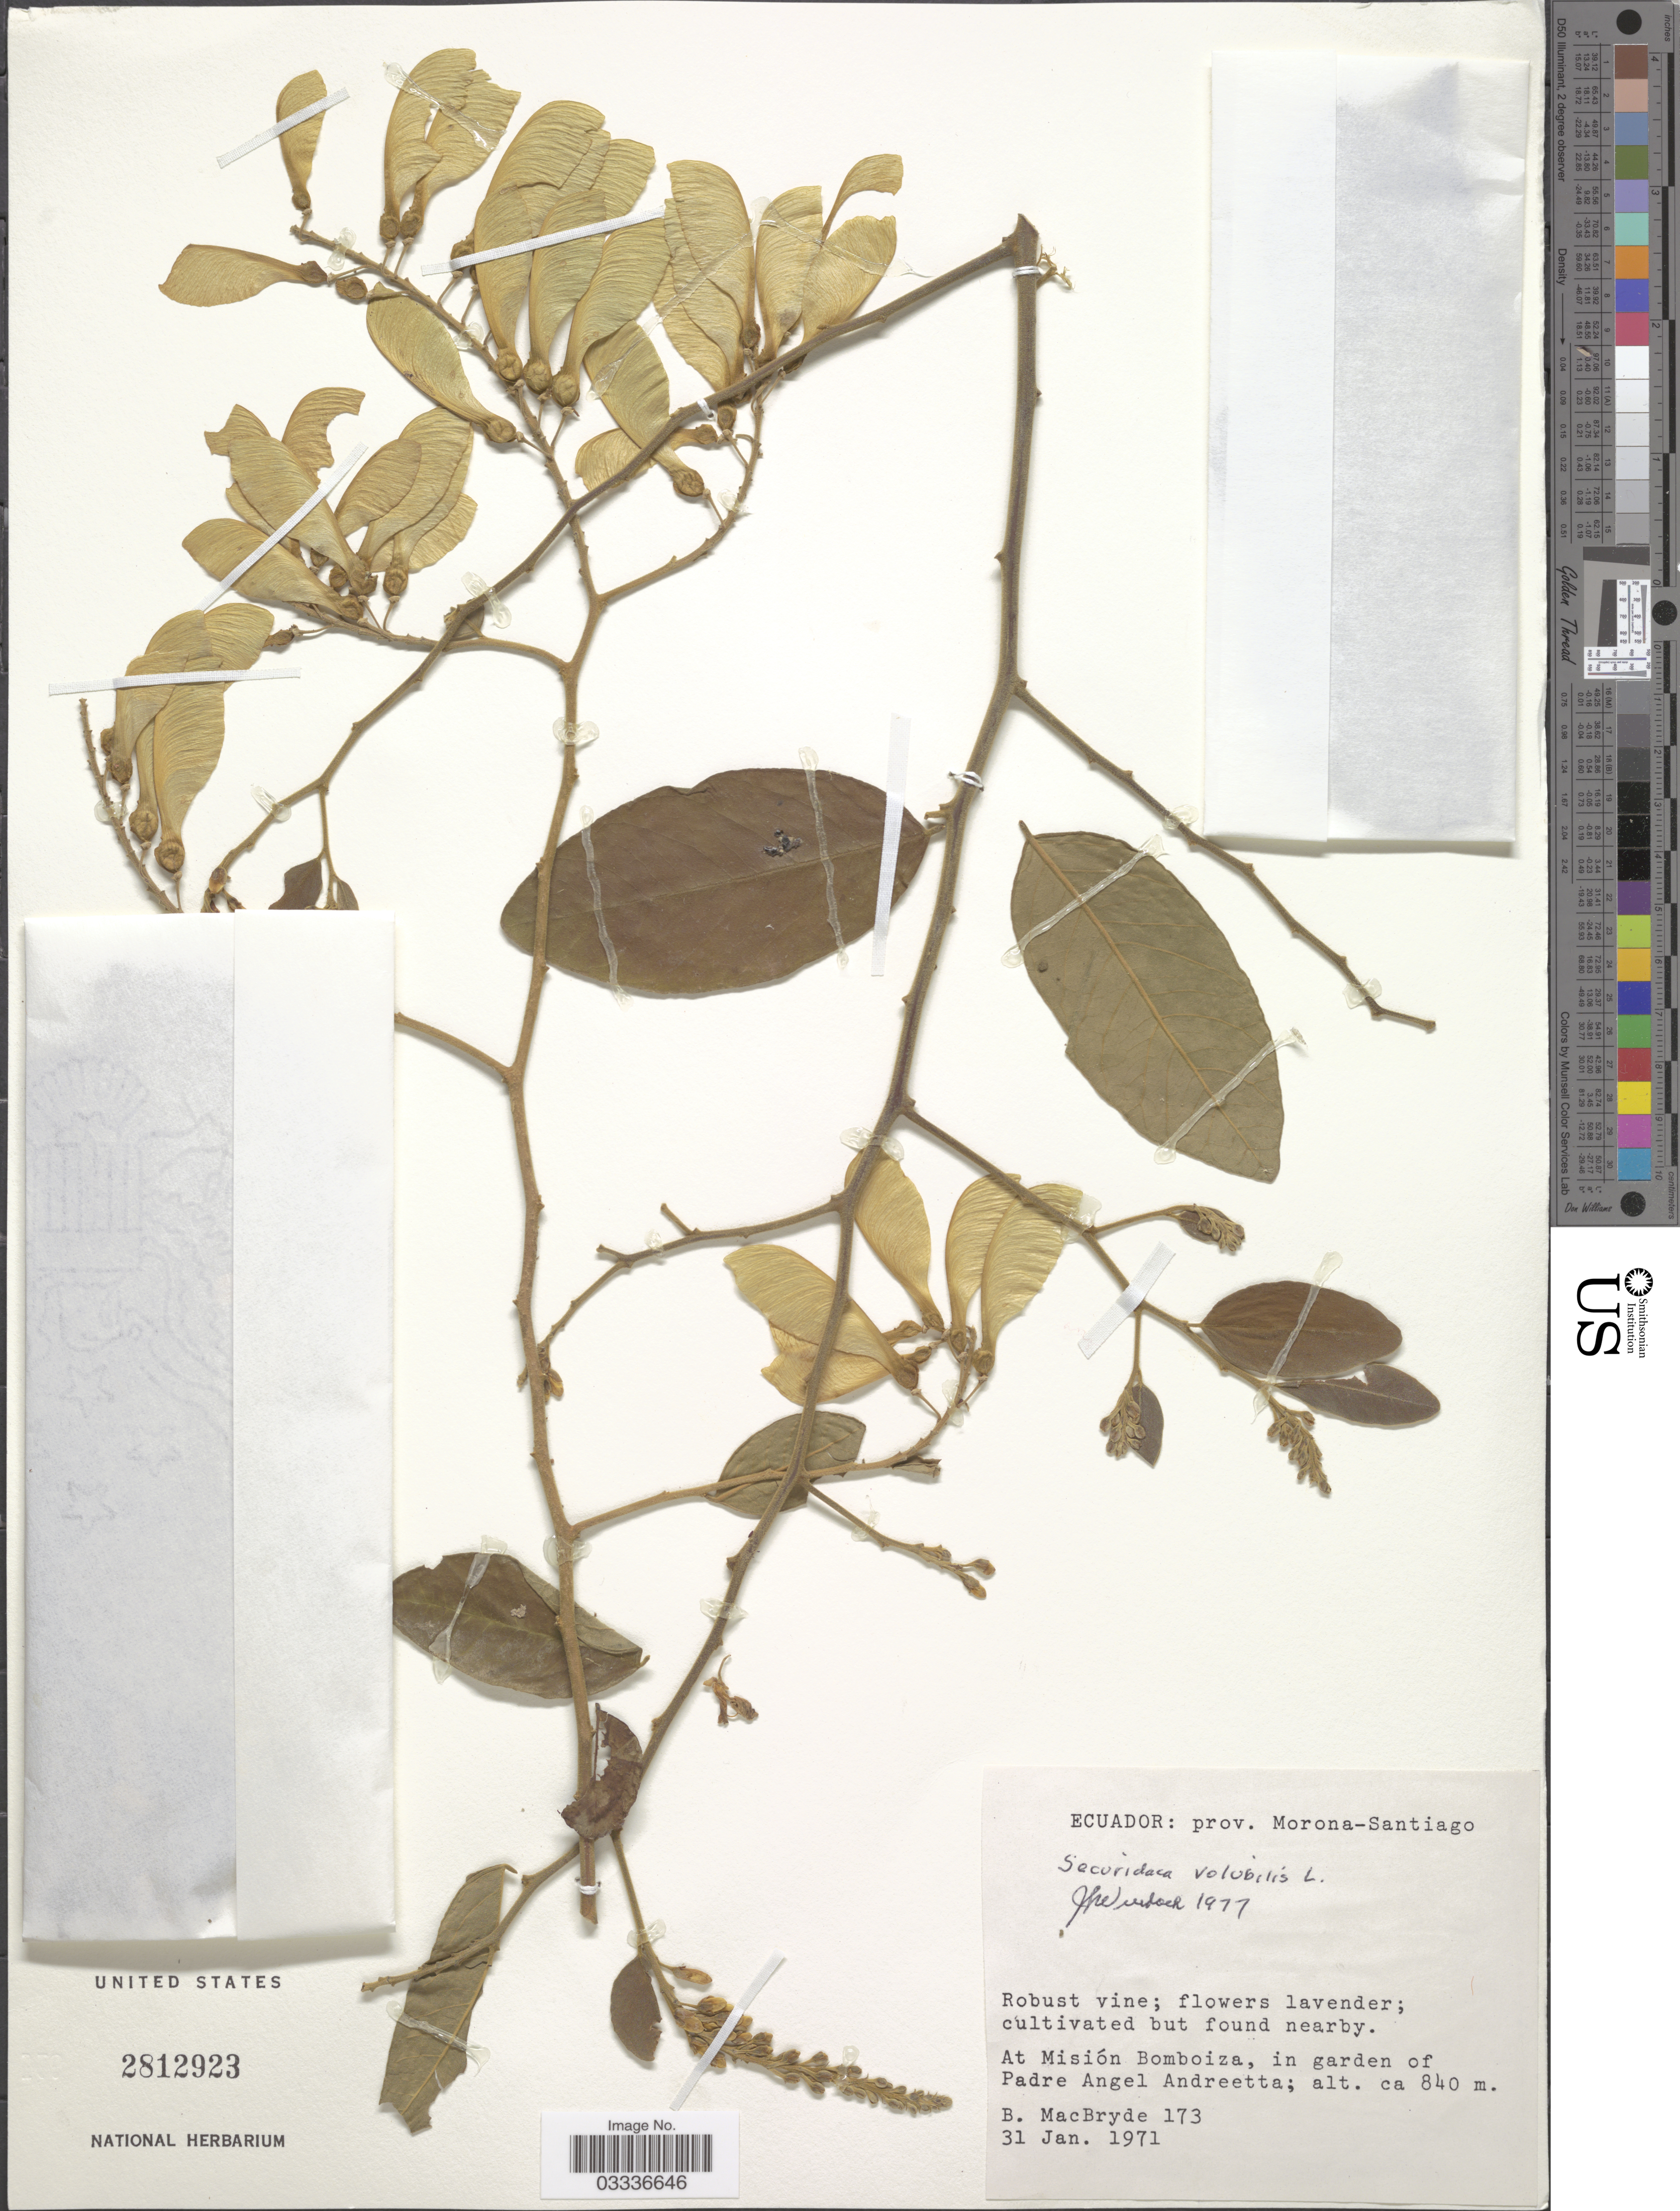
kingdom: Plantae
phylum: Tracheophyta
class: Magnoliopsida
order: Fabales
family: Polygalaceae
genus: Securidaca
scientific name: Securidaca volubilis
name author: L.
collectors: B. MacBryde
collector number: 173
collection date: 1971-01-31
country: Ecuador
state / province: Morona-Santiago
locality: At Misión Bomboiza, in garden of Padre Angel Andreetta.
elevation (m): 840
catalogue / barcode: US 2812923